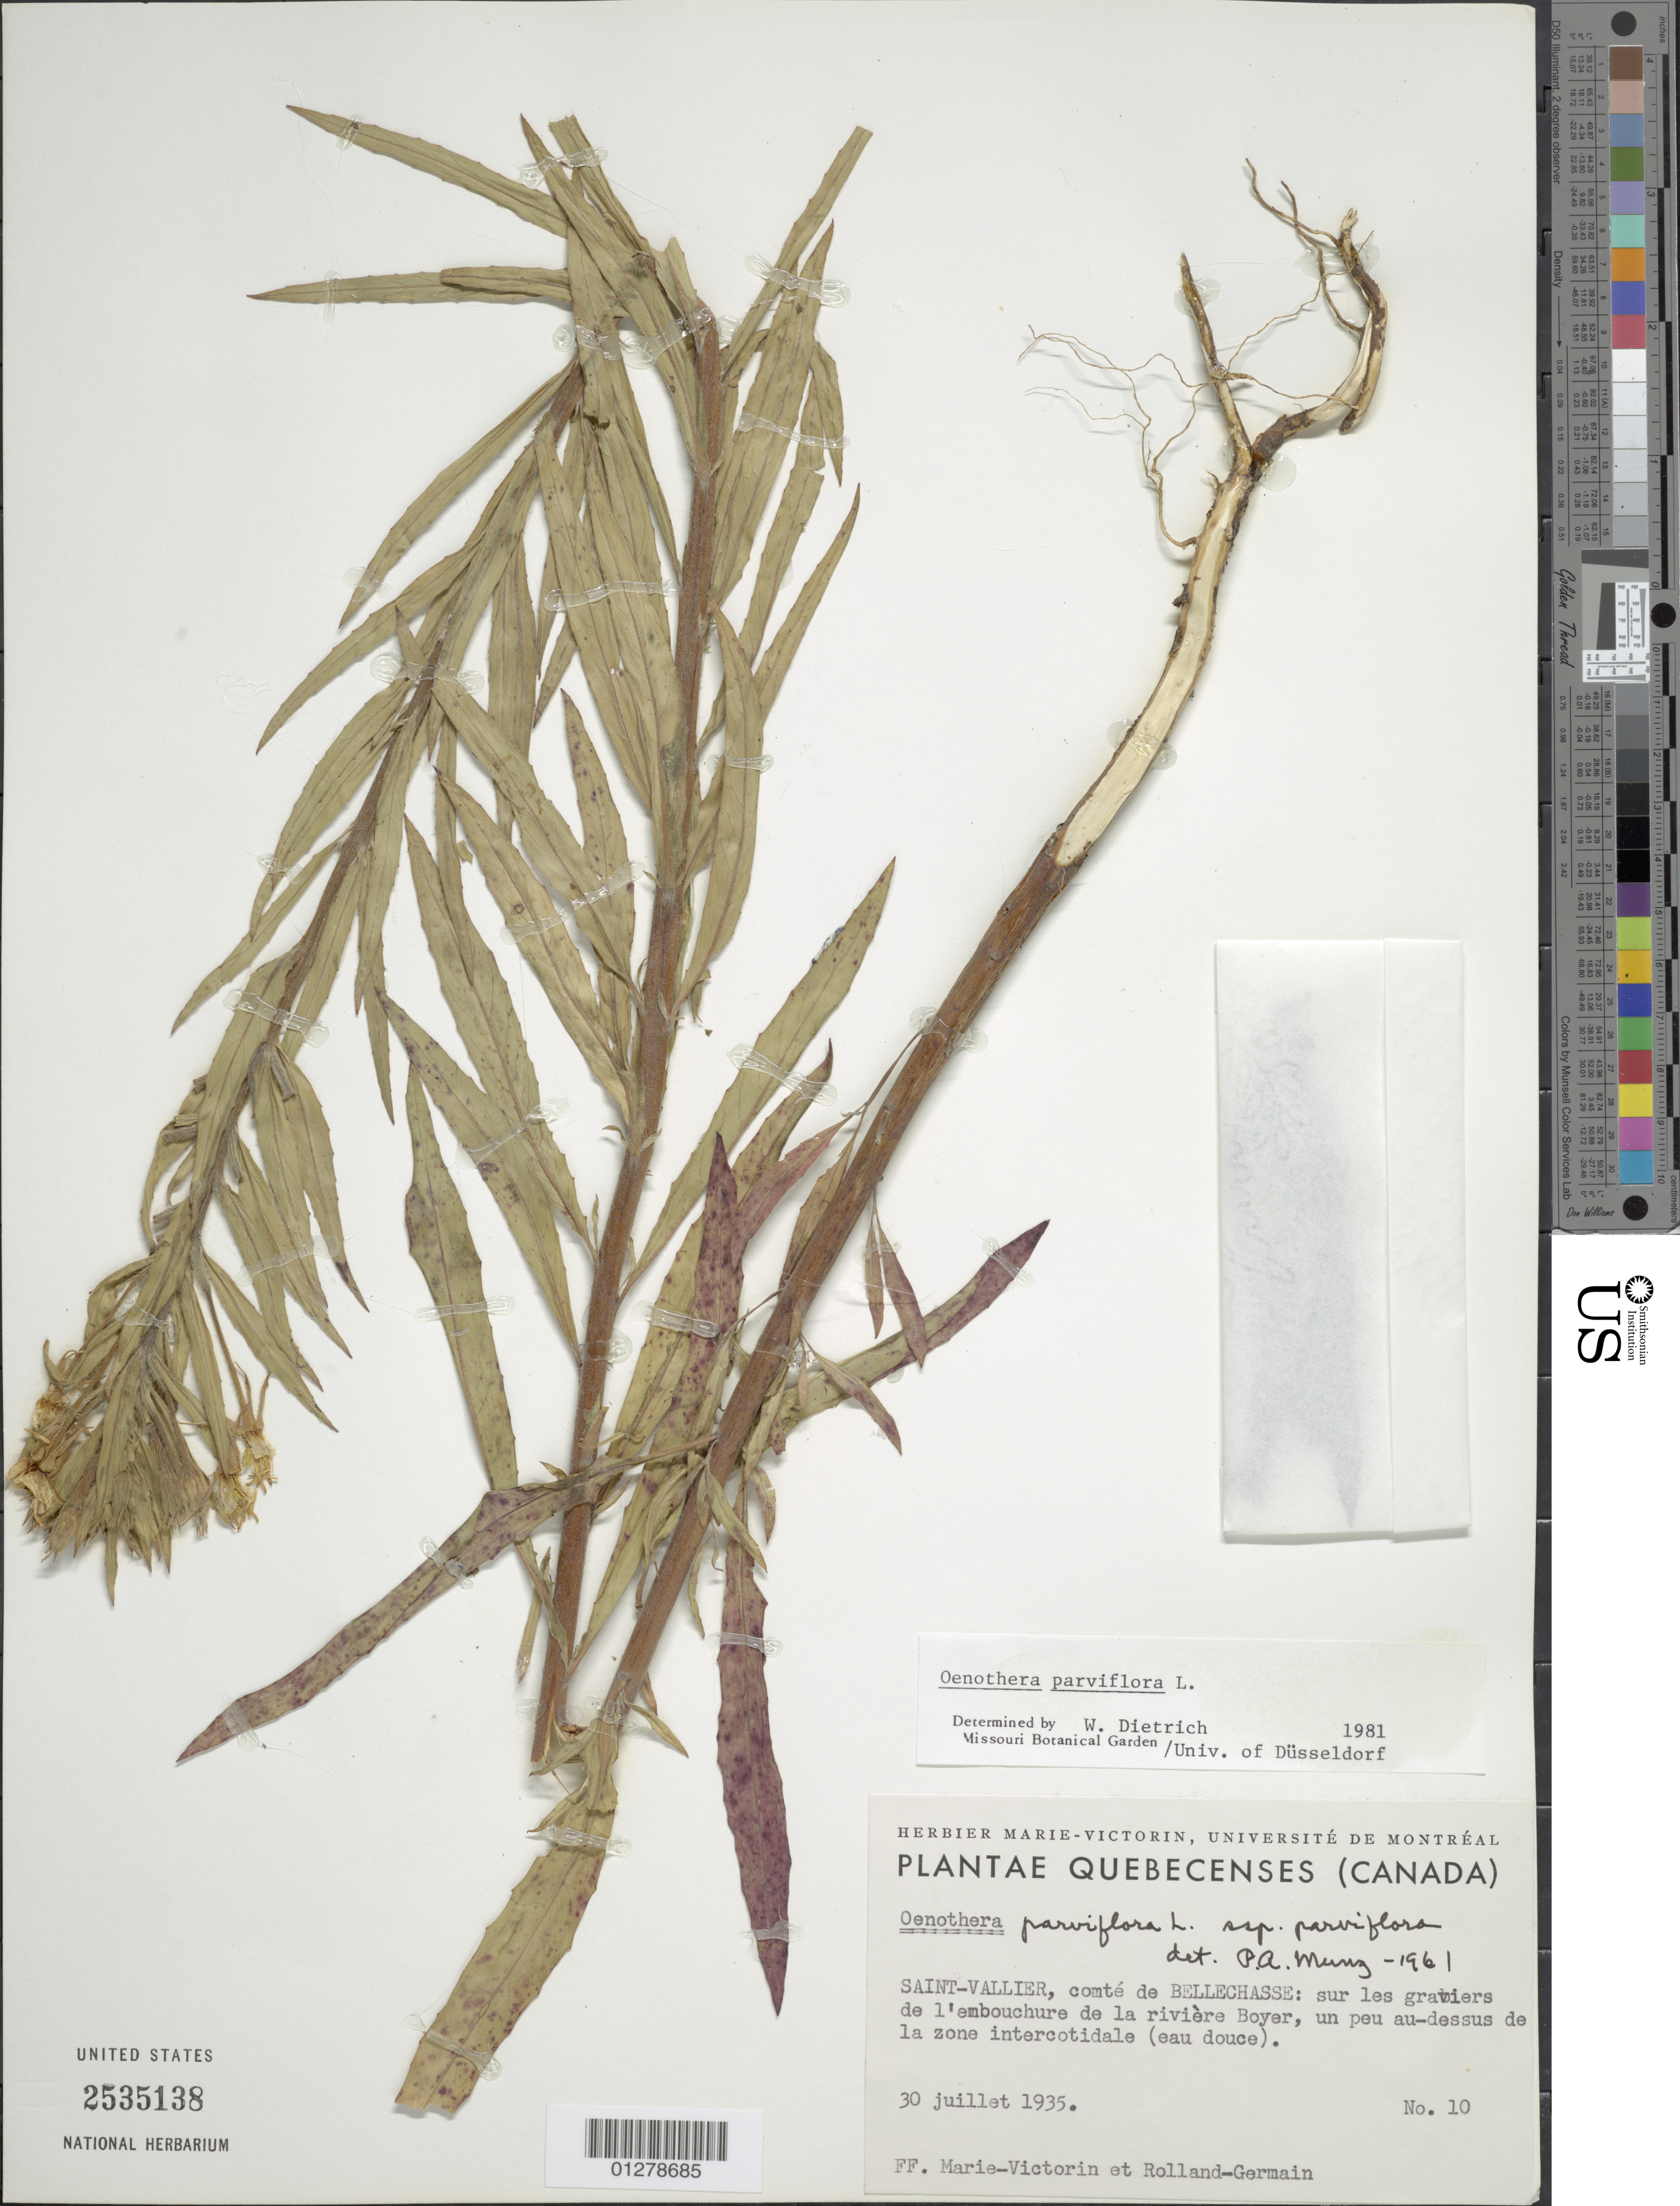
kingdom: Plantae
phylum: Tracheophyta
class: Magnoliopsida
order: Myrtales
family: Onagraceae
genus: Oenothera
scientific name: Oenothera parviflora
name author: L.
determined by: Dietrich, W.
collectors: Fr. Marie-Victorin & Rolland-Germain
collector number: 10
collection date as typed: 30 Jul 1935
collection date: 1935-07-30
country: Canada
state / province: Quebec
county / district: Bellechasse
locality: Saint-Vallier, comte de Bellechasse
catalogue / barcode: US 2535138